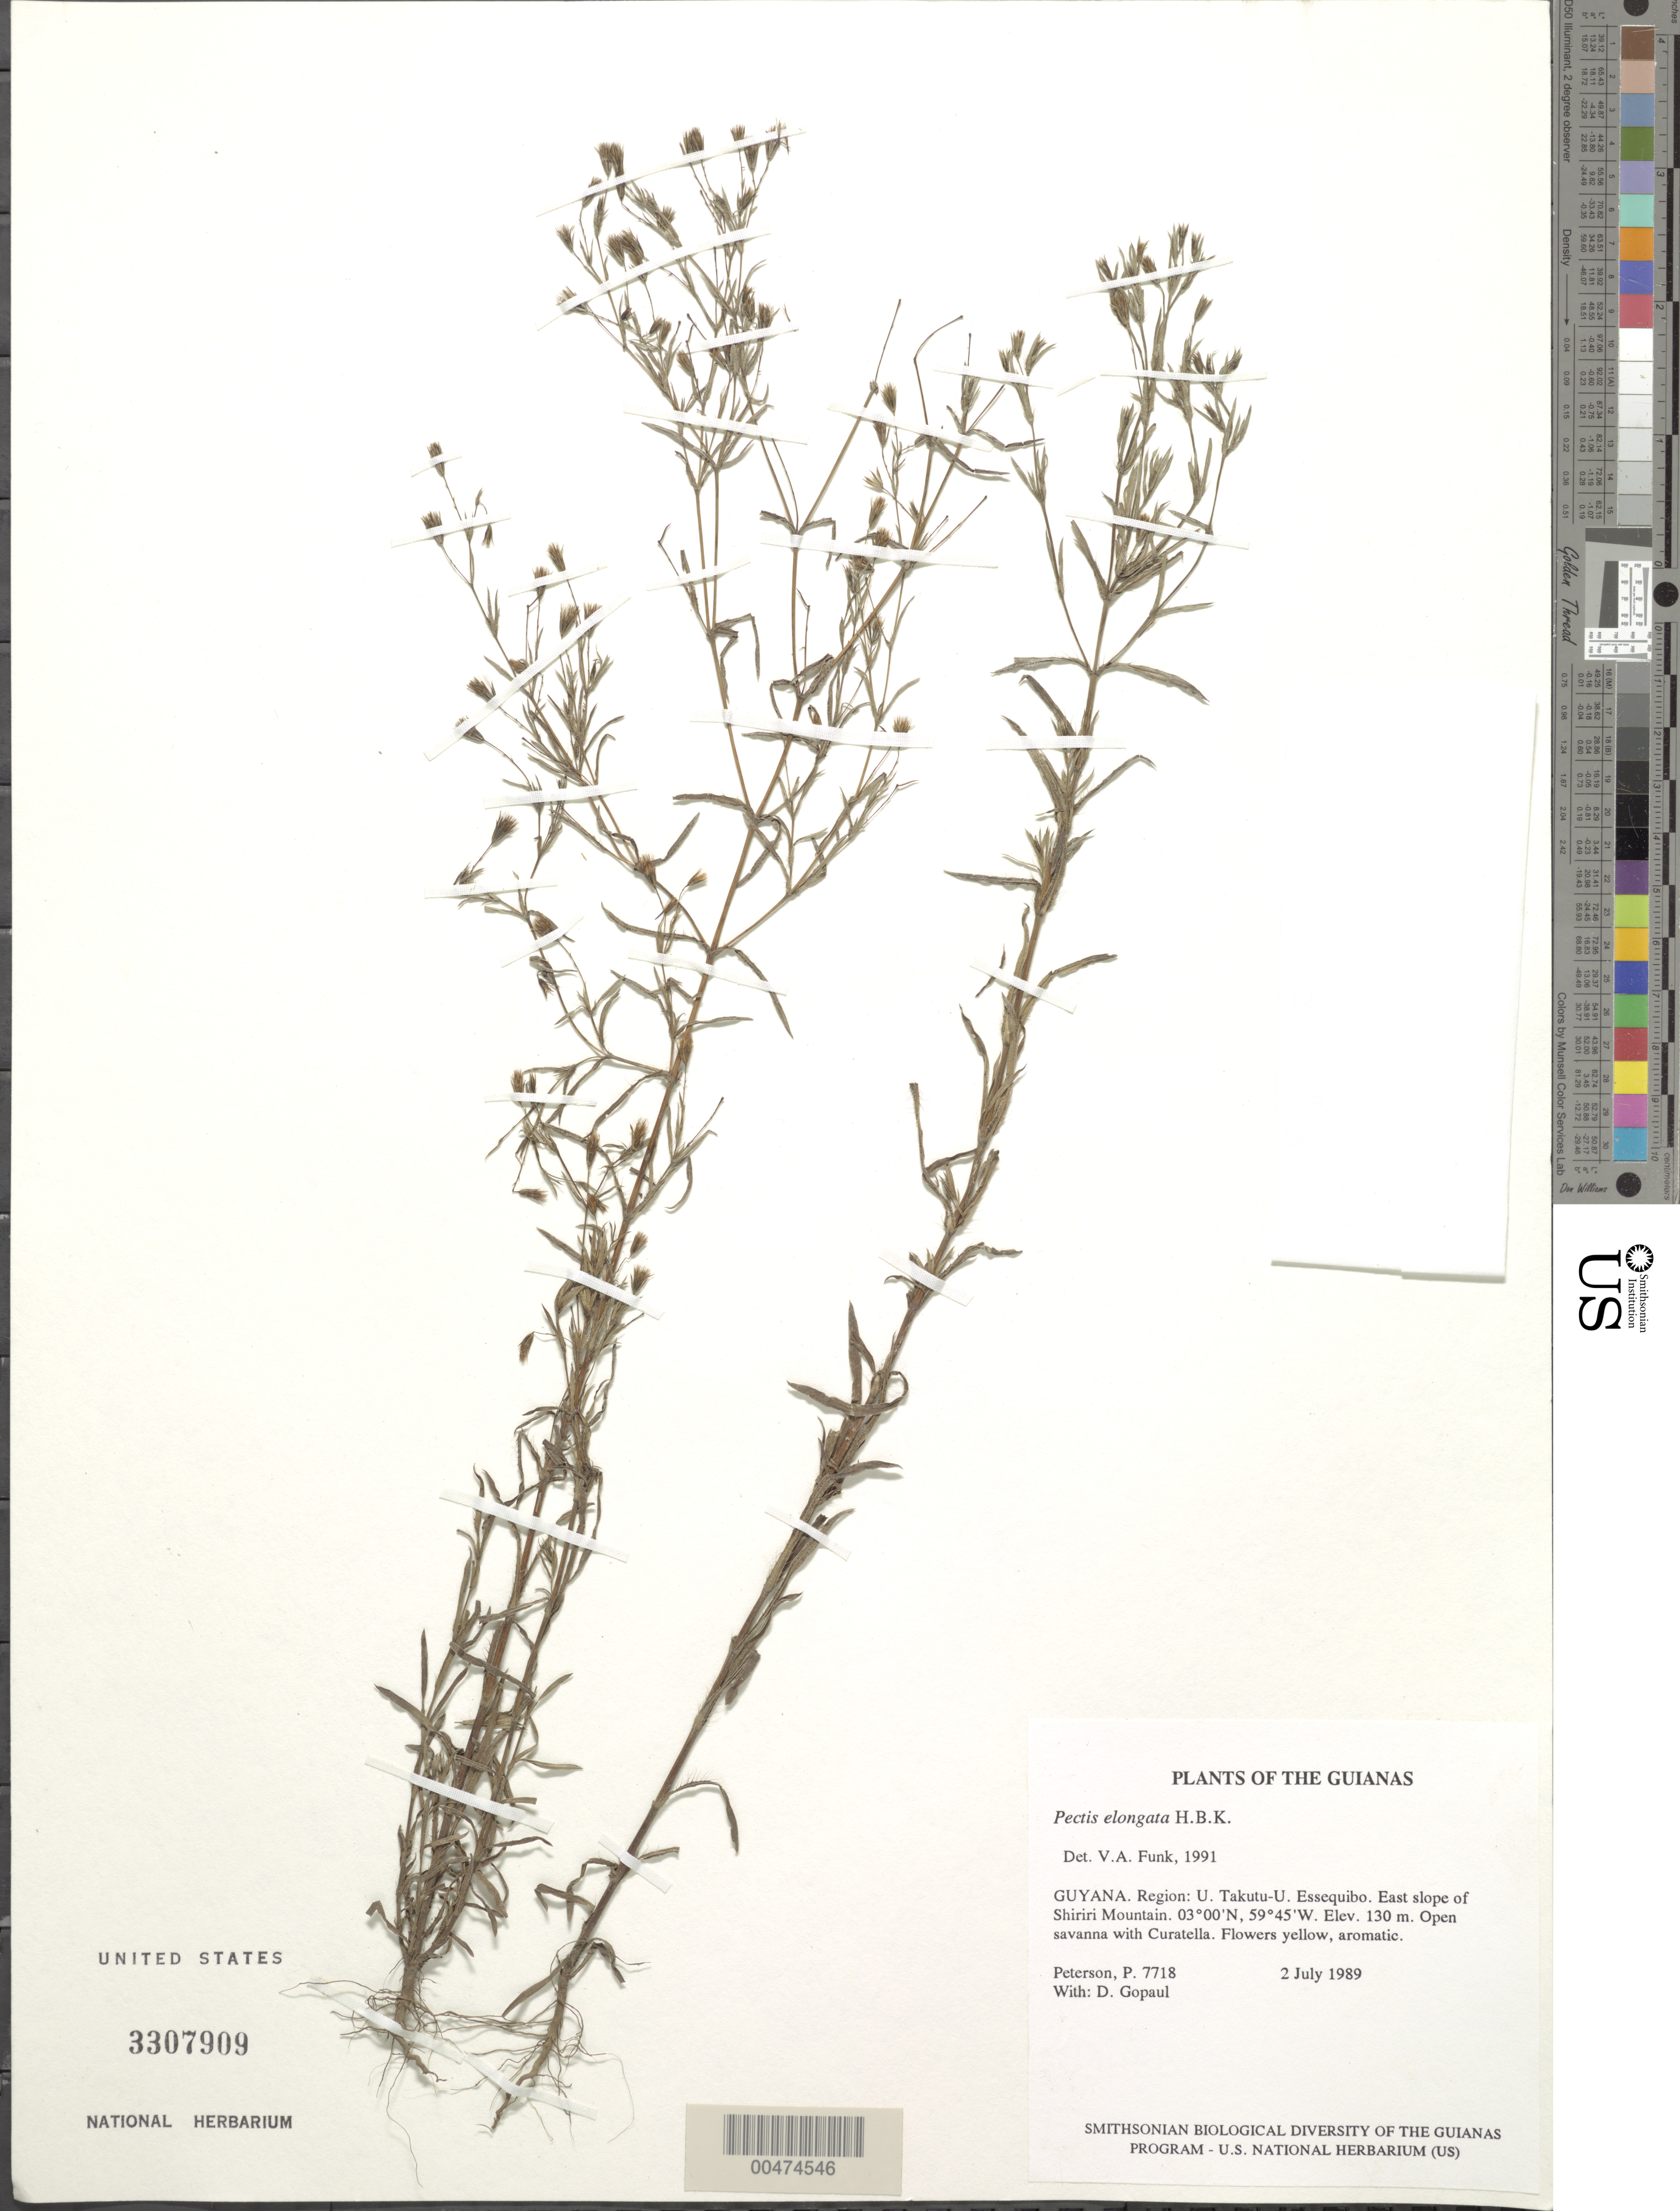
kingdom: Plantae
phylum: Tracheophyta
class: Magnoliopsida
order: Asterales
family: Asteraceae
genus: Pectis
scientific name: Pectis elongata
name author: Kunth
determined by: Funk, Vicki A., (BOT), Smithsonian Institution - National Museum of Natural History (UNITED STATES)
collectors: P. M. Peterson & D. Gopaul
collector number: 7718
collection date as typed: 2 July 1989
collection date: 1989-07-02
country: Guyana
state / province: U. Takutu-U. Essequibo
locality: East slope of Shiriri Mountain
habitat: Open savanna with Curatella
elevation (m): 130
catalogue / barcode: US 3307909